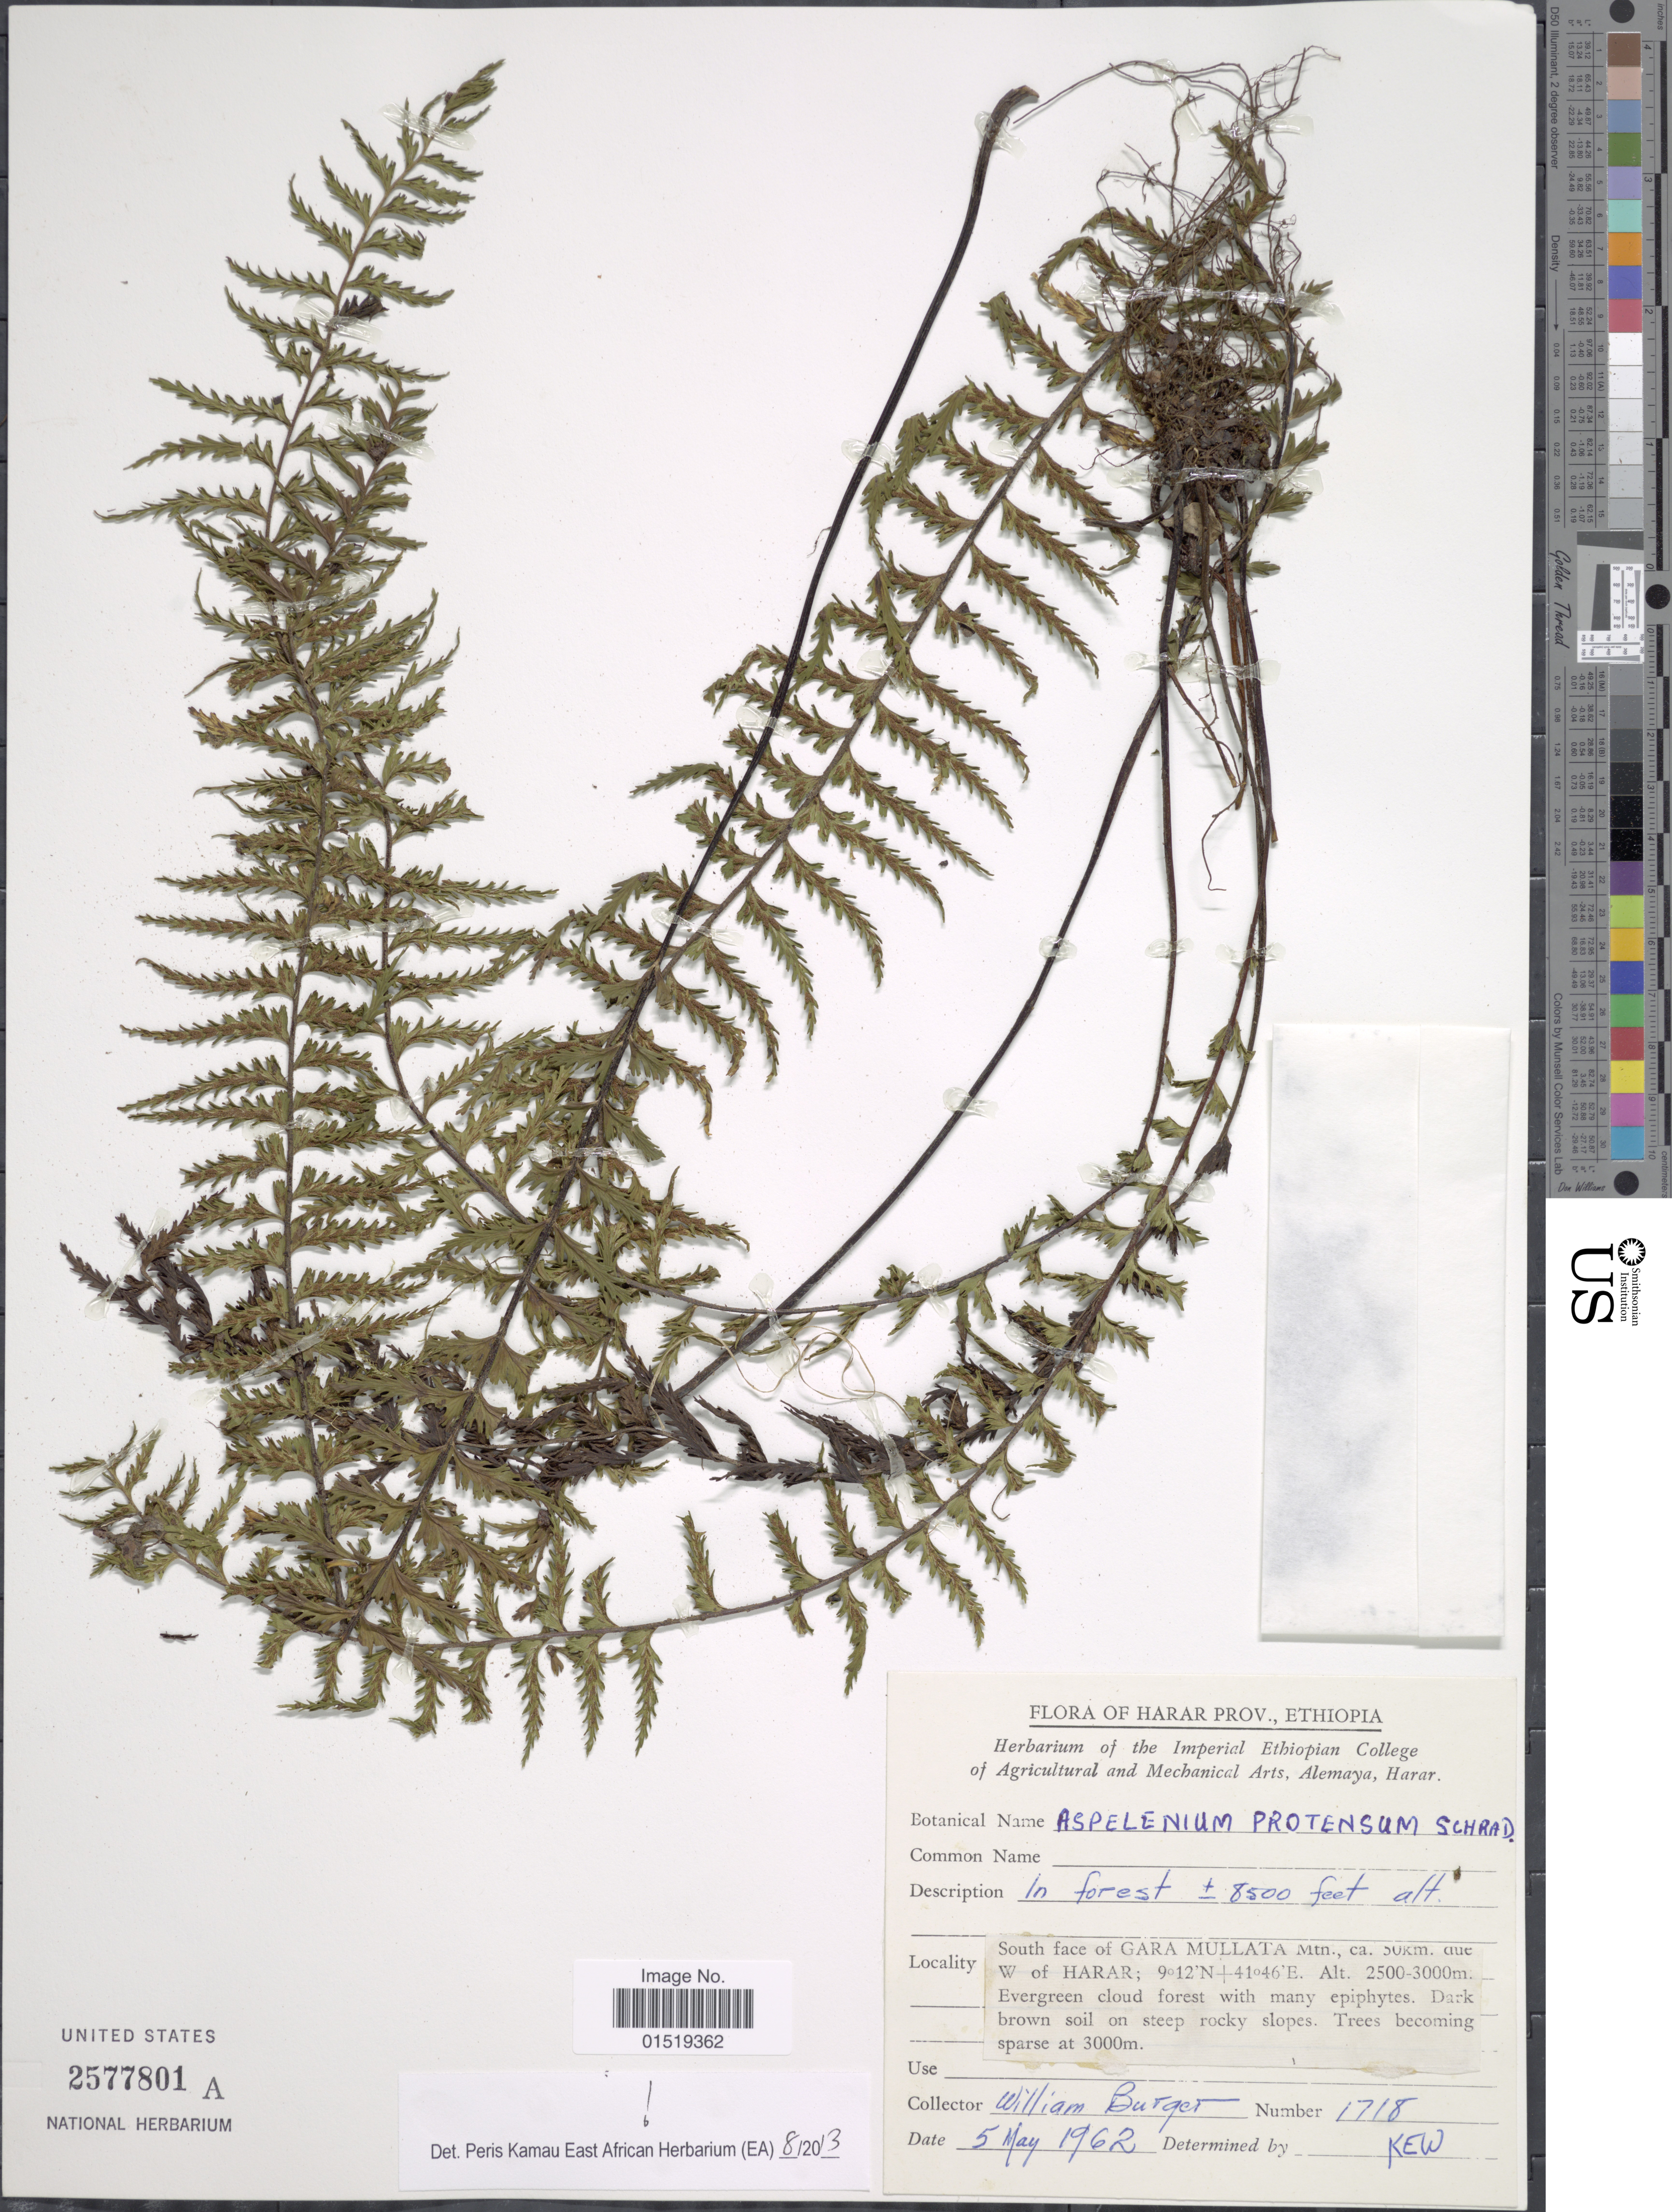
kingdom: Plantae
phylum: Tracheophyta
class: Polypodiopsida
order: Polypodiales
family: Aspleniaceae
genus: Asplenium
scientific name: Asplenium protensum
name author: Schrad.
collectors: W. Burger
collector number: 1718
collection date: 1962-05-05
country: Ethiopia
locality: Harar Prov. South face of Gara Mullata Mtn., ca. 50km. due W of Harar.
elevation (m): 2500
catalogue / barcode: US 2577801A